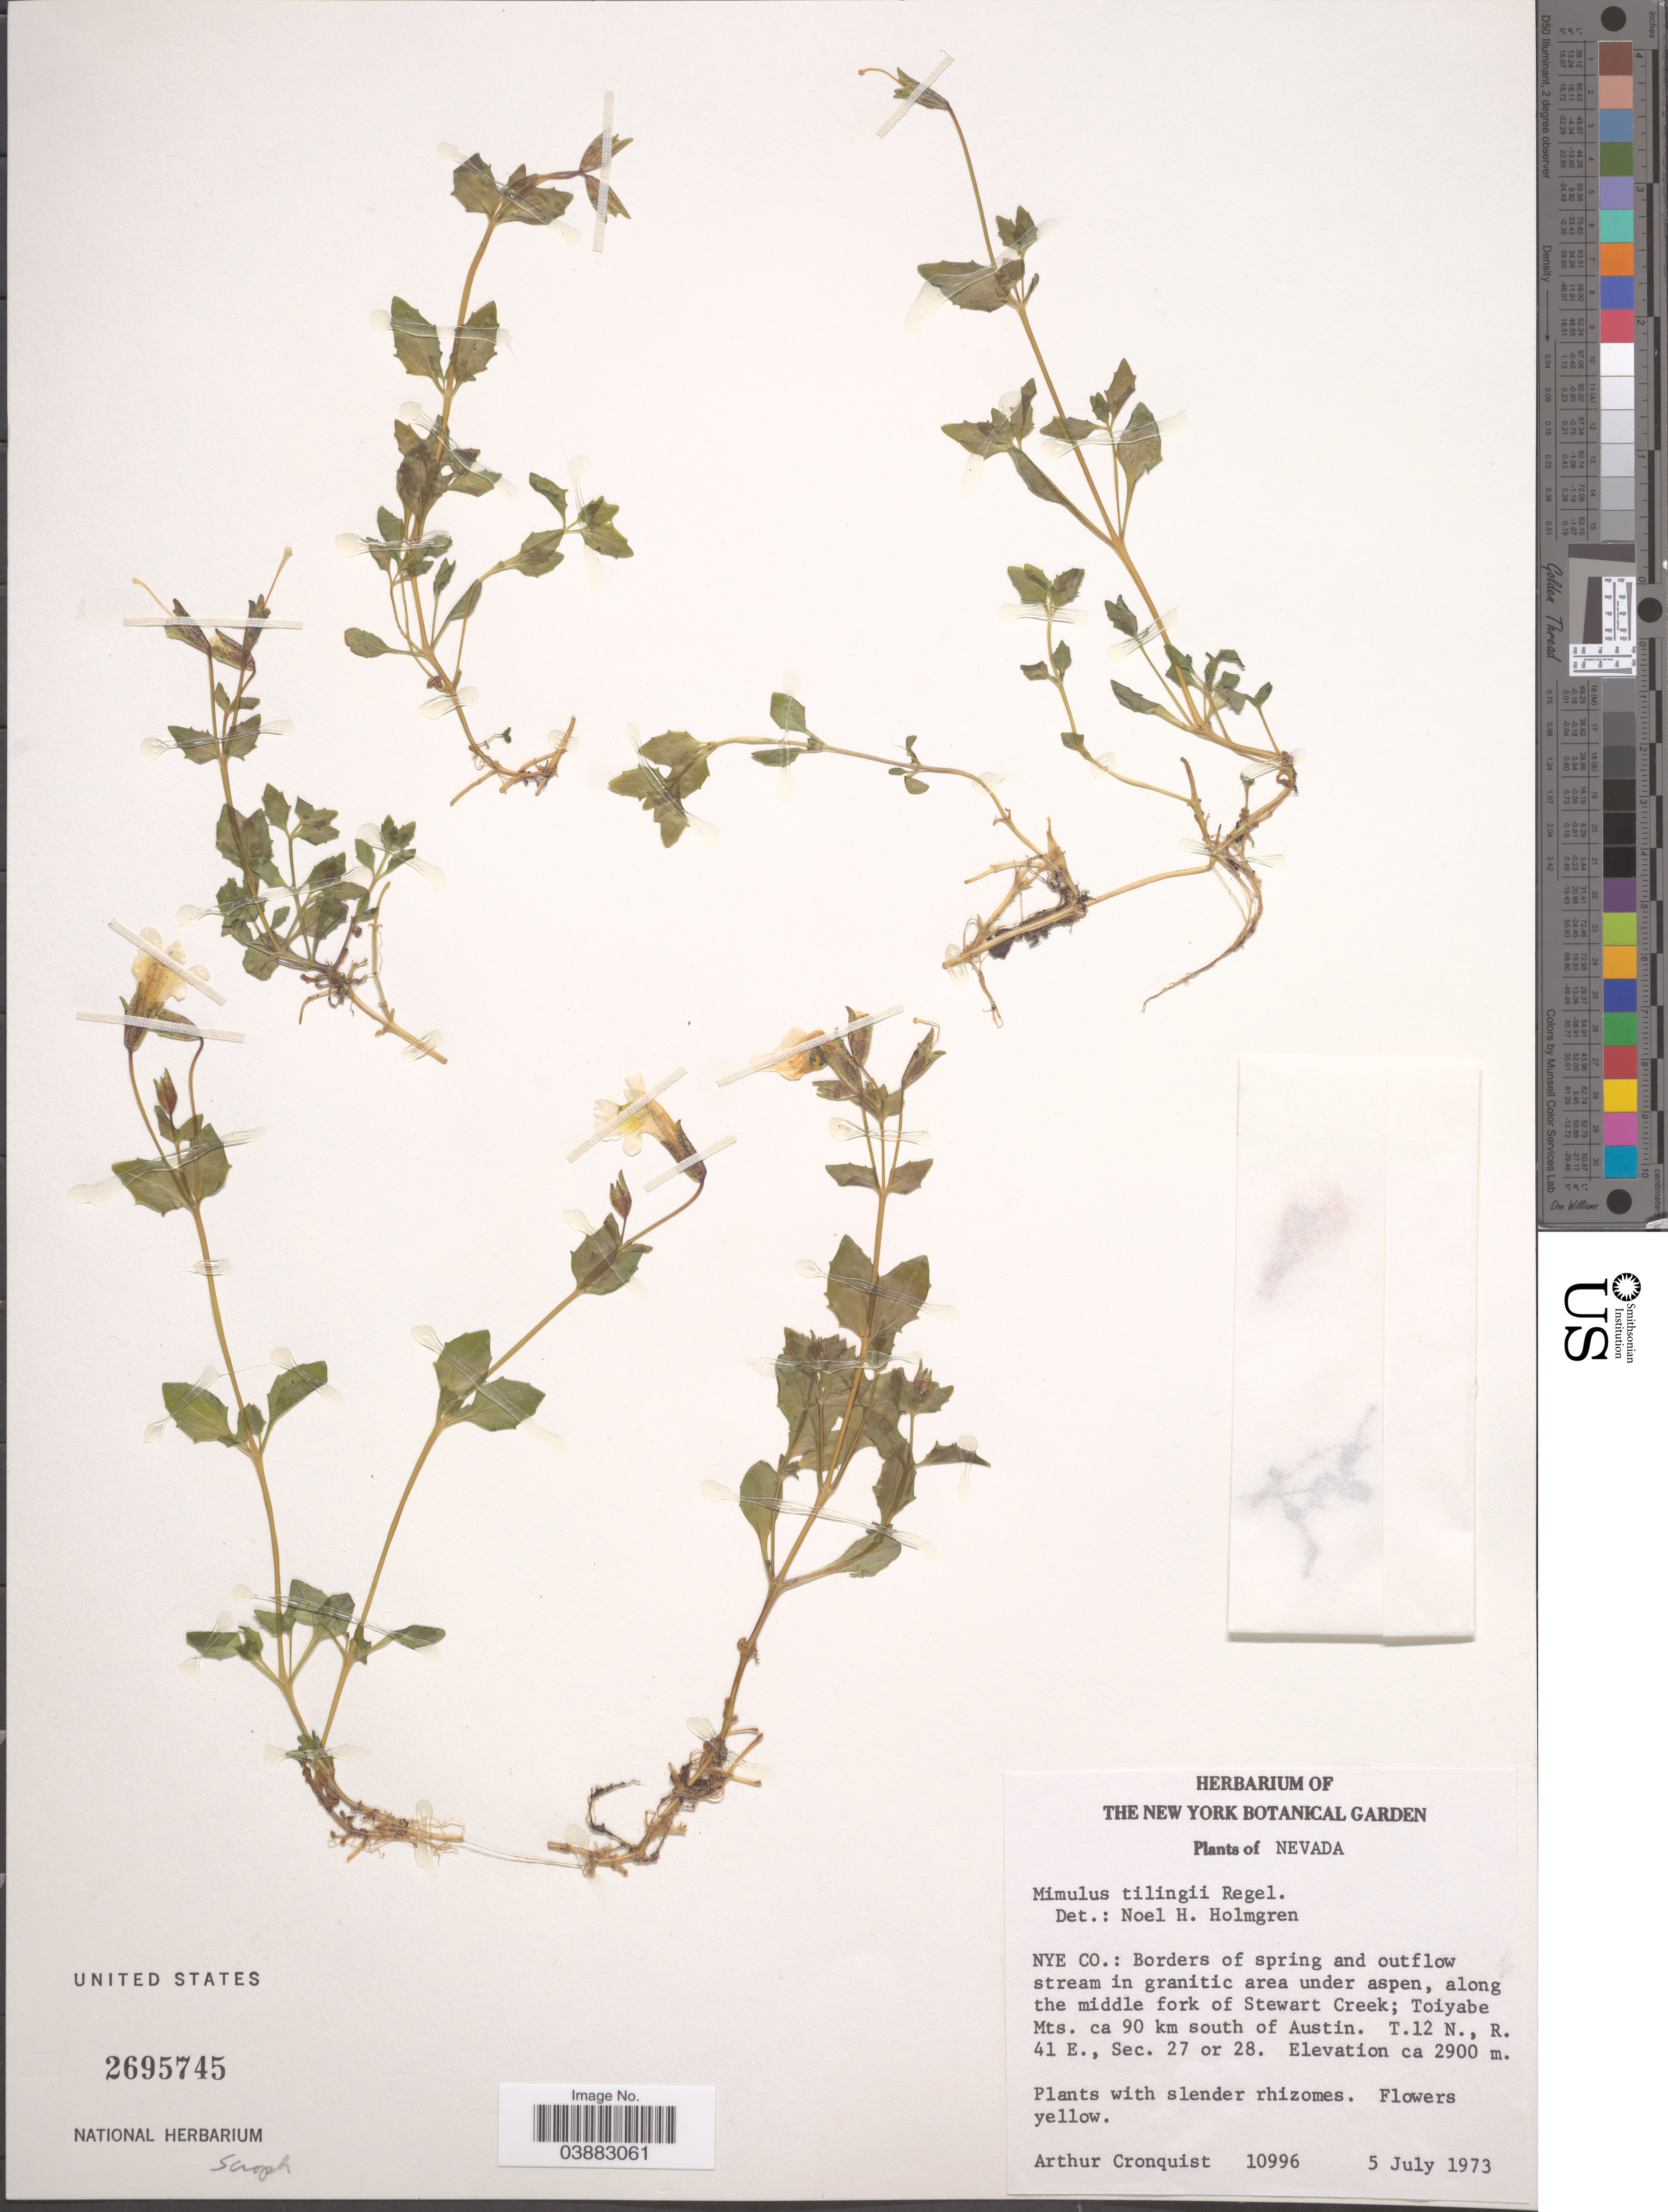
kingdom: Plantae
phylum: Tracheophyta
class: Magnoliopsida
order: Lamiales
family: Phrymaceae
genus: Mimulus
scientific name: Mimulus tilingii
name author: Regel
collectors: A. J. Cronquist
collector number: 10996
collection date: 1973-07-05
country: United States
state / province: Nevada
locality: Nye Co.: Borders of spring and outflow stream in granitic area under aspen, along the middle fork of Stewart Creek; Toiyabe Mts. ca 90 km south of Austin. T.12 N., R 41 E., Sec. 27 or 28.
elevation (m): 2900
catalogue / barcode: US 2695745